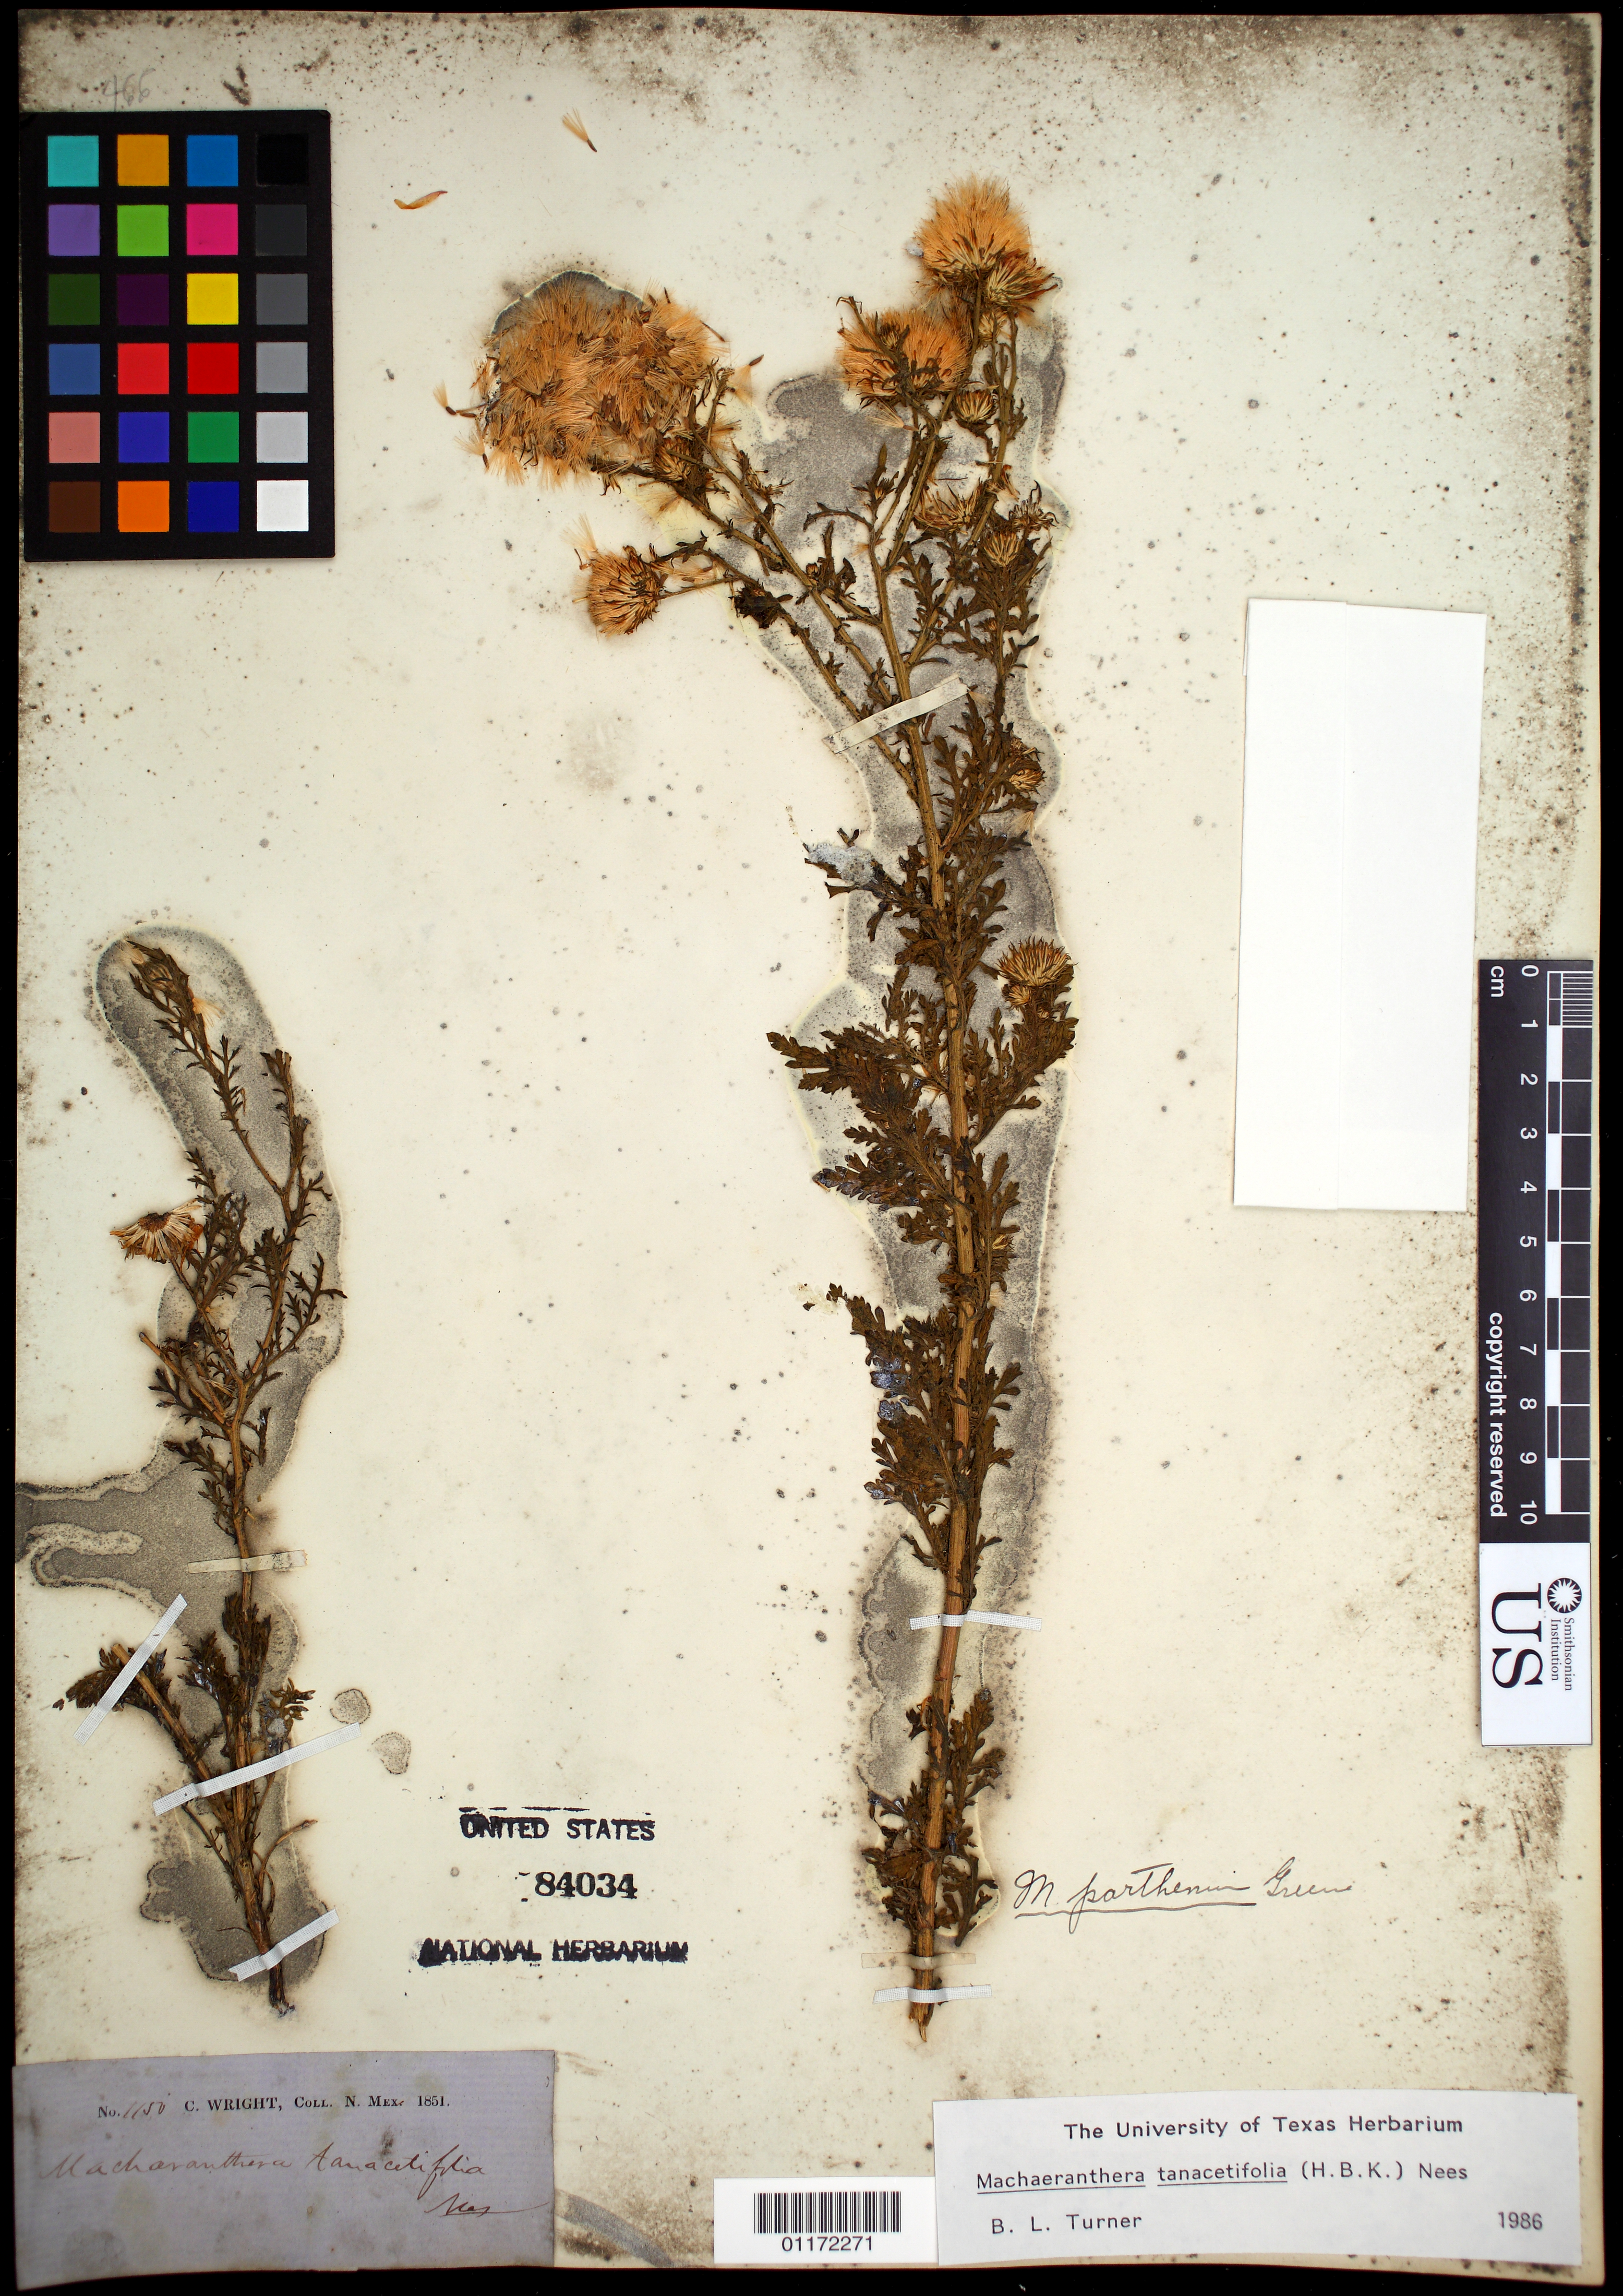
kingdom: Plantae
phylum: Tracheophyta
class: Magnoliopsida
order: Asterales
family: Asteraceae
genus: Machaeranthera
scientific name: Machaeranthera tanacetifolia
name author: (Kunth) Nees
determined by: Turner, B. L.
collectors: C. Wright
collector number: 1150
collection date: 1851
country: United States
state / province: New Mexico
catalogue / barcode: US 84034